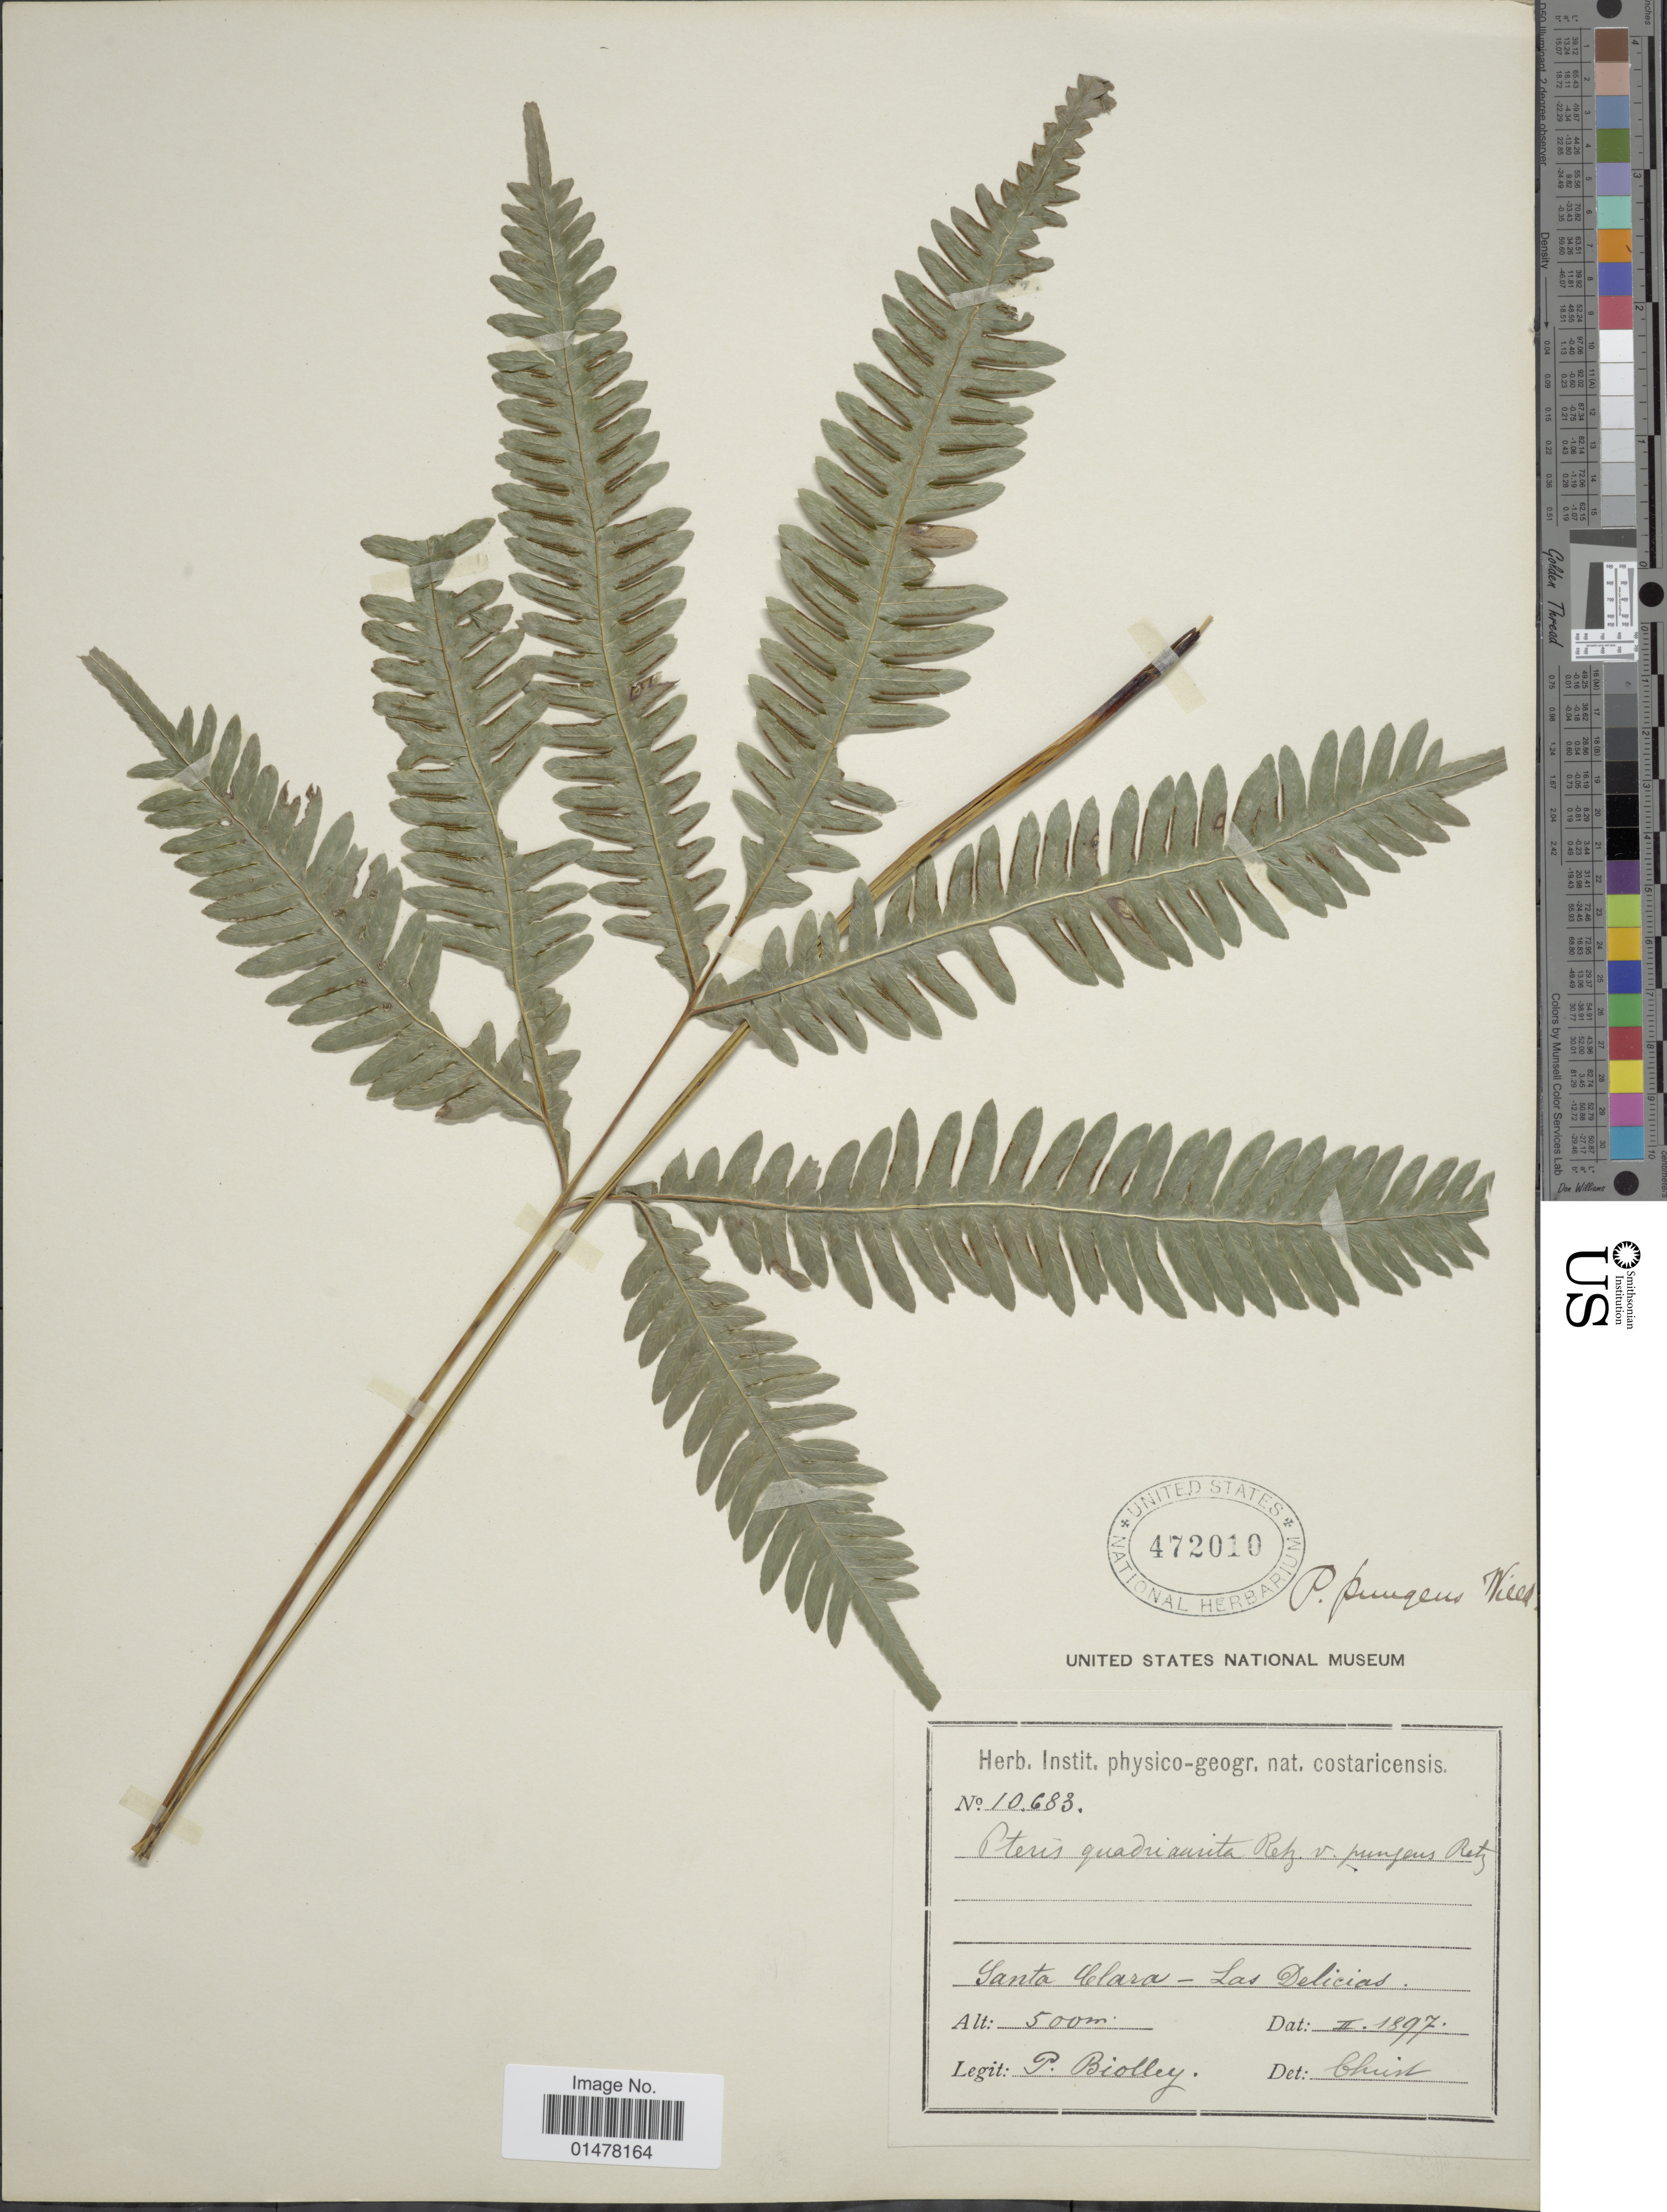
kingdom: Plantae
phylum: Tracheophyta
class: Polypodiopsida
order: Polypodiales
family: Pteridaceae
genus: Pteris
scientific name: Pteris pungens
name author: Willd.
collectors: P. Biolley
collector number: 10683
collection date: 1897-02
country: Costa Rica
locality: Santa Clara-Las Delicias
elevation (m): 500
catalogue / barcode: US 472010